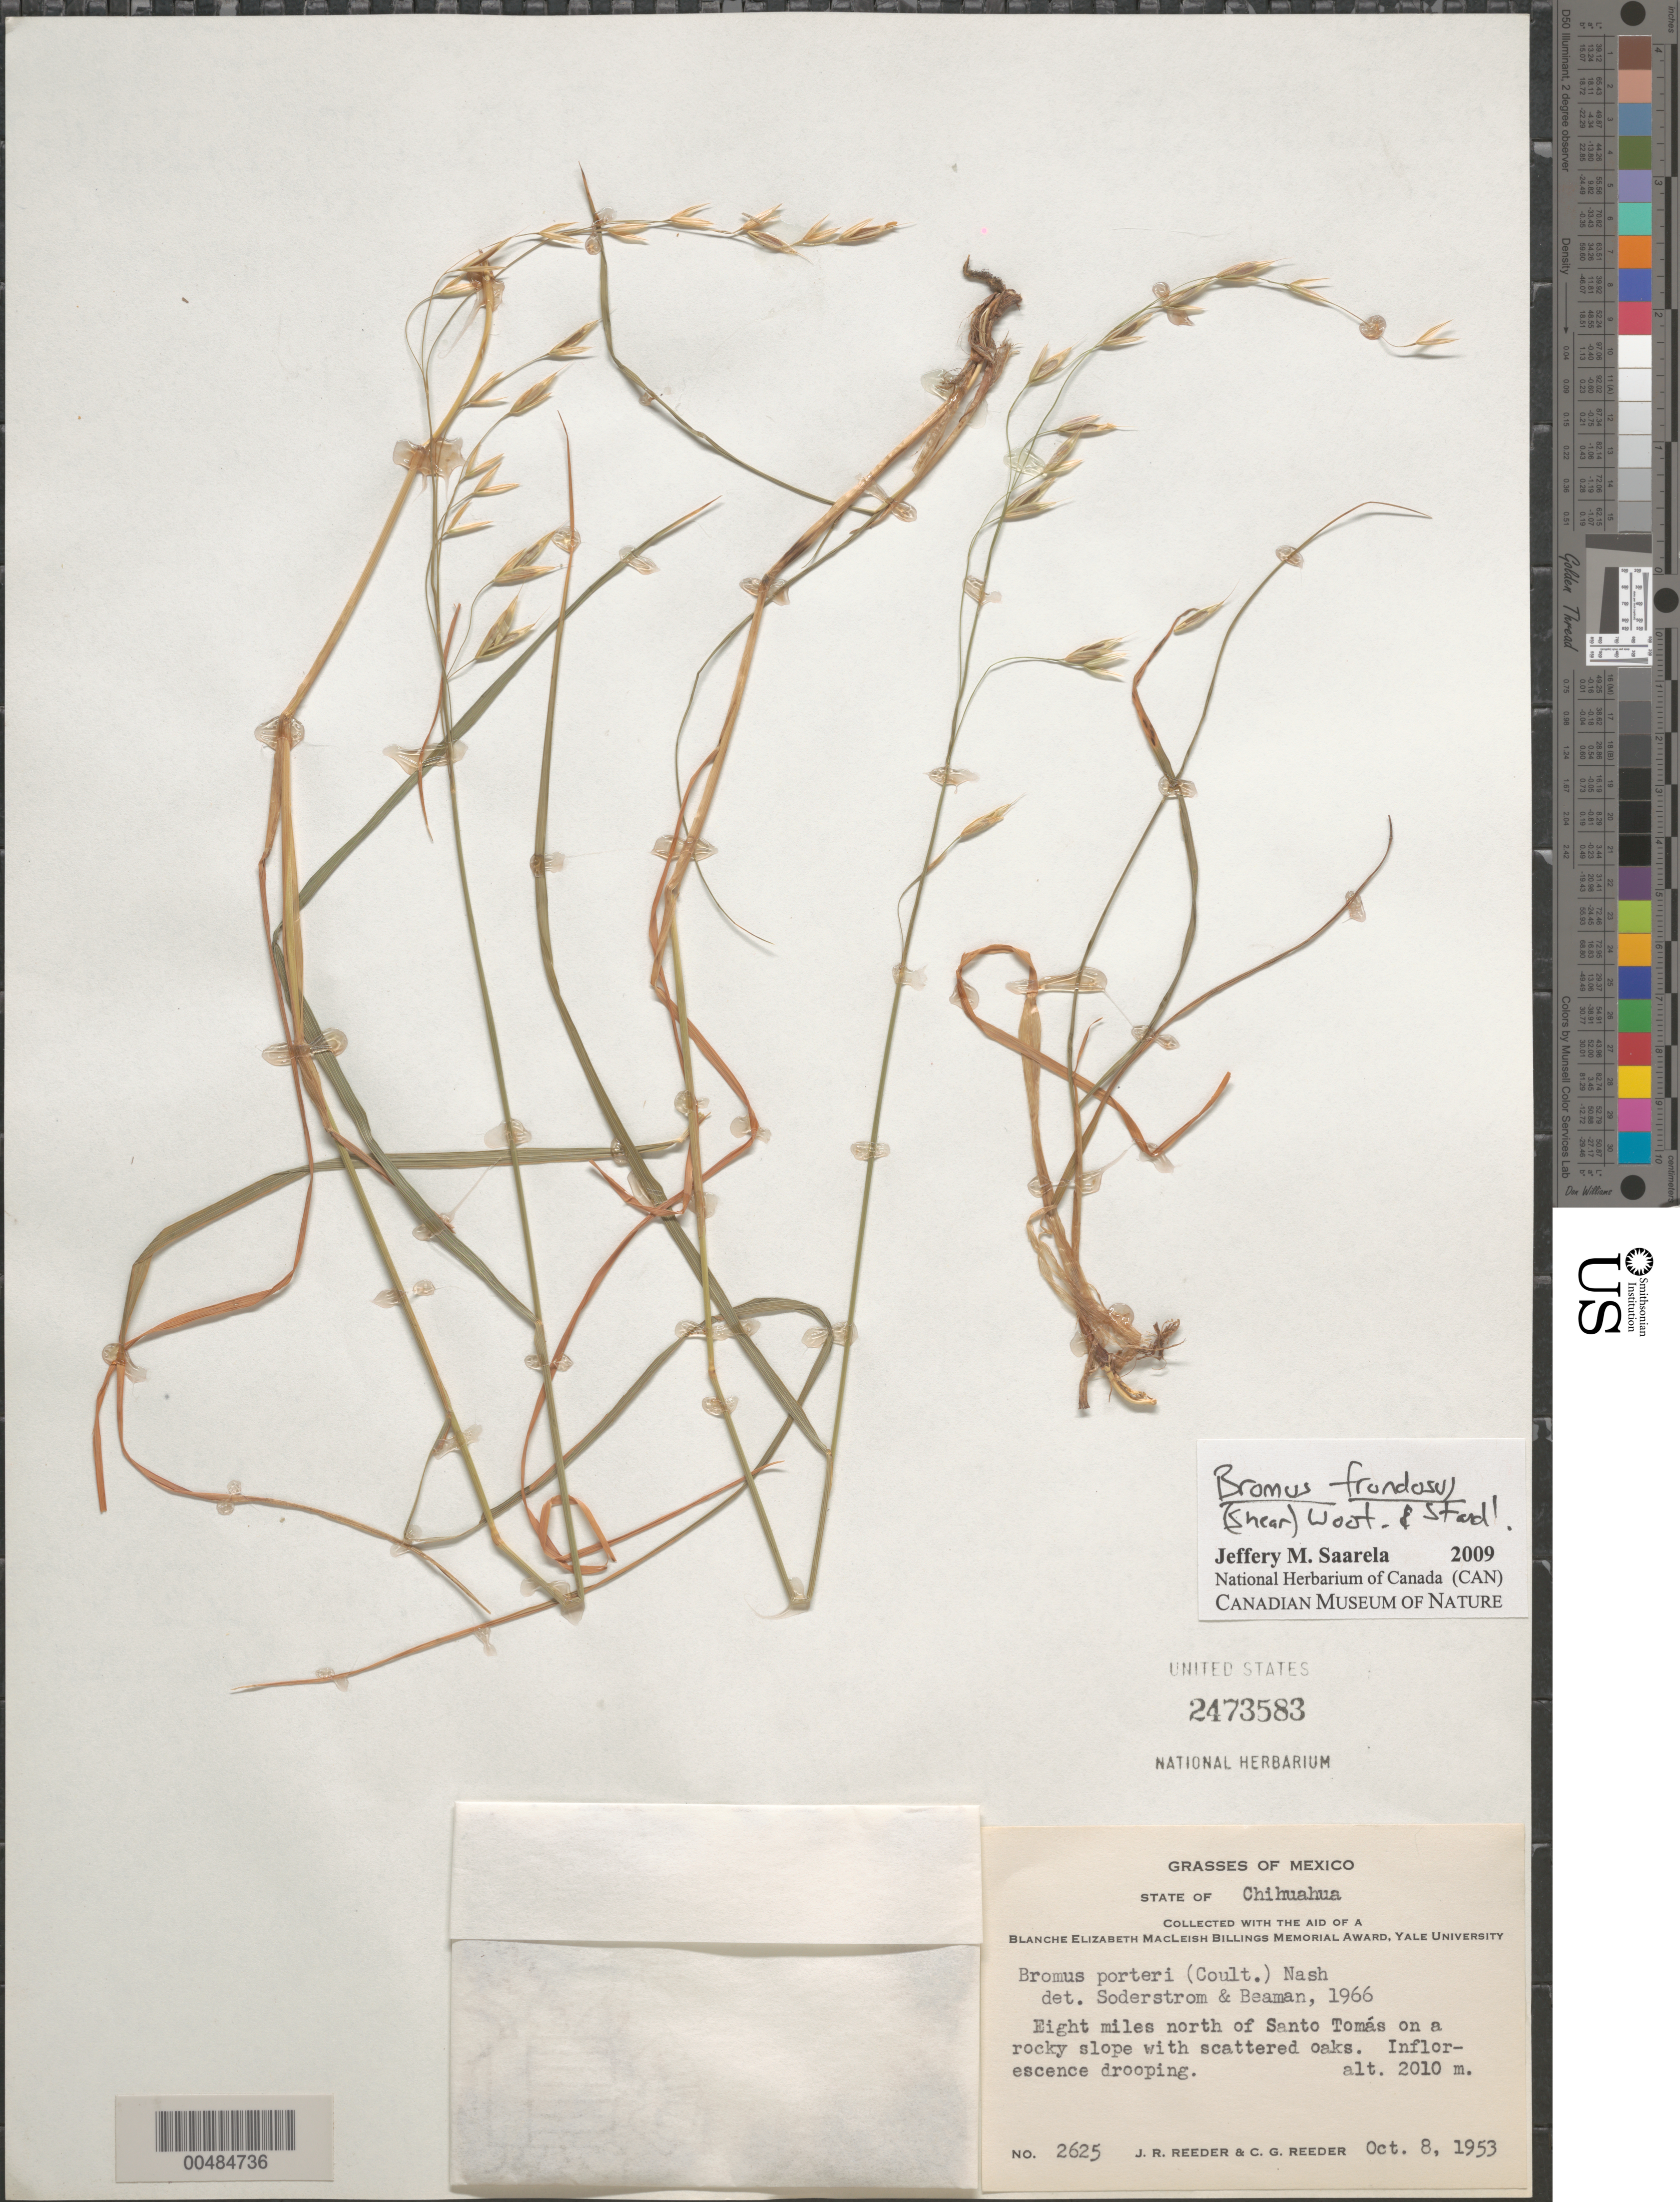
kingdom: Plantae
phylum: Tracheophyta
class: Liliopsida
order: Poales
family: Poaceae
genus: Bromus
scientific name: Bromus frondosus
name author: (Shear) Wooton & Standl.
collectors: J. R. Reeder & C. G. Reeder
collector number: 2625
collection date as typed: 8 Oct 1953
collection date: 1953-10-08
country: Mexico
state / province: Chihuahua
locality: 8 mi N of Santo Tomás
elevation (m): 2010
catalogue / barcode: US 2473583